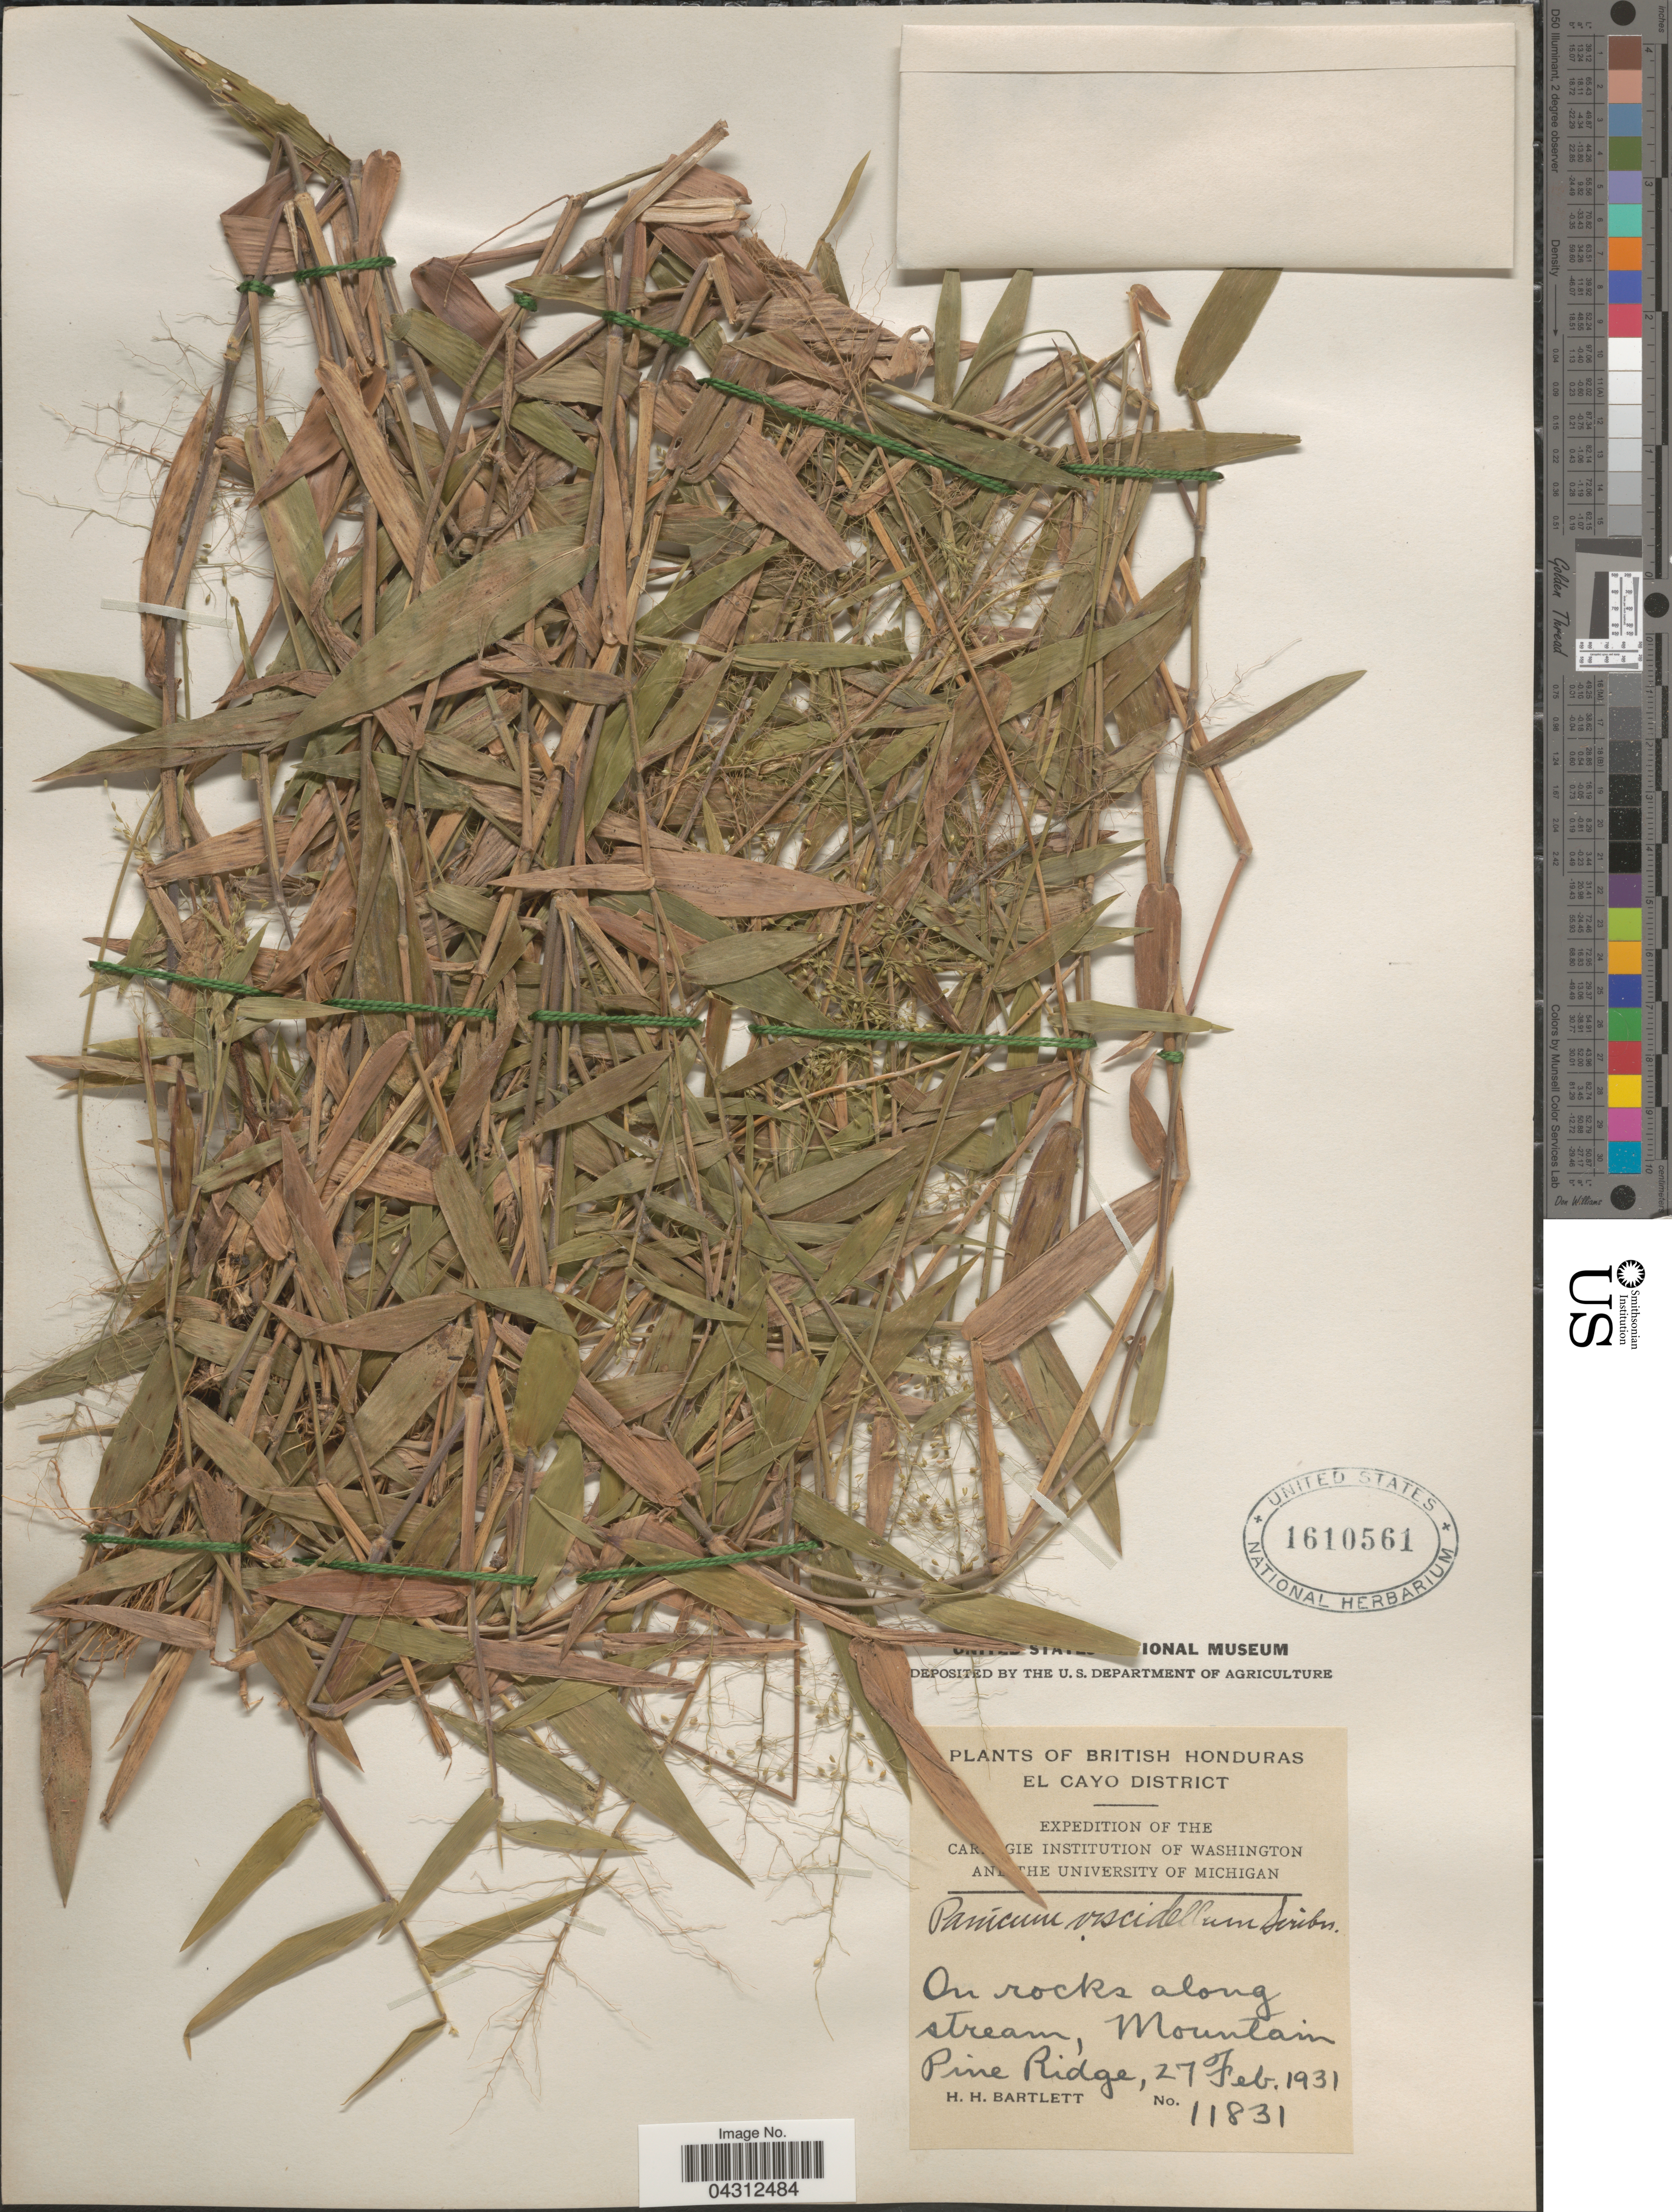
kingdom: Plantae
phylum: Tracheophyta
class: Liliopsida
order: Poales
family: Poaceae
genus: Dichanthelium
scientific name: Dichanthelium viscidellum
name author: (Scribn.) Gould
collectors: H. H. Bartlett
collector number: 11831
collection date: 1931-02-27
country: Belize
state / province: Cayo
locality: British Honduras. El Cayo District. On rocks along stream, Mountain Pine Ridge.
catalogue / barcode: US 1610561